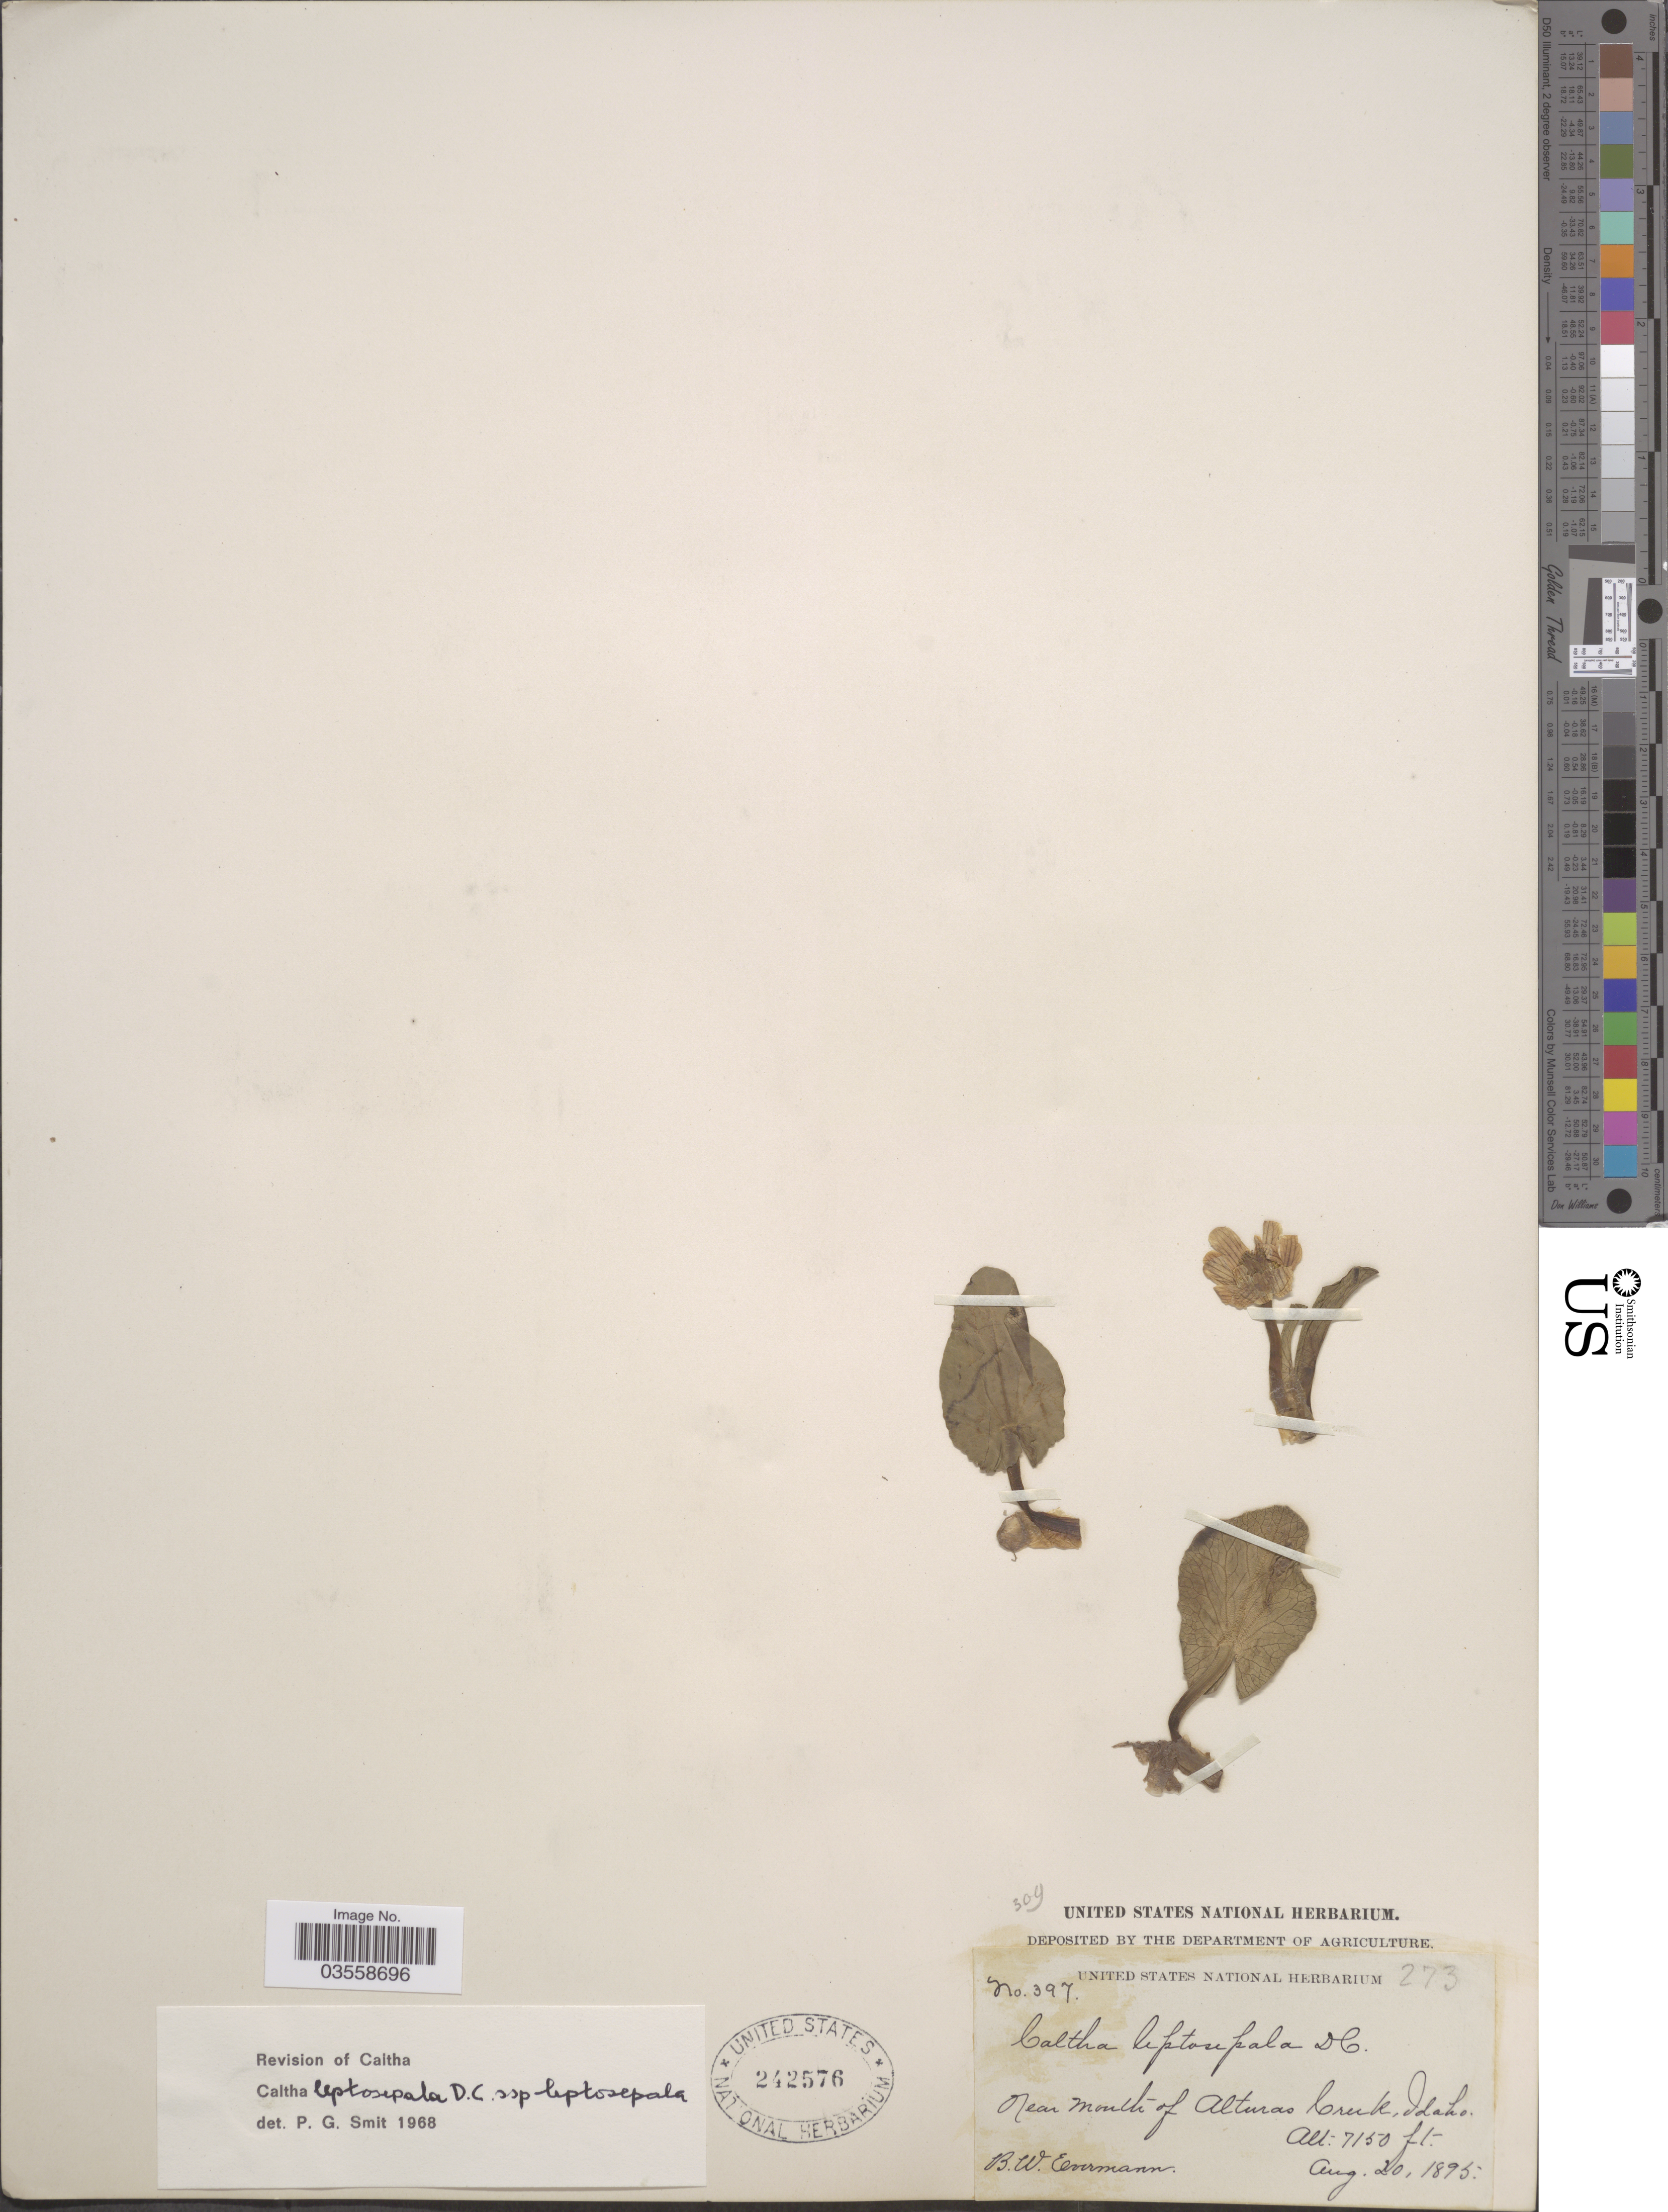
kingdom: Plantae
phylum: Tracheophyta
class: Magnoliopsida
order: Ranunculales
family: Ranunculaceae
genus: Caltha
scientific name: Caltha leptosepala subsp. leptosepala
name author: DC.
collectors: B. W. Evermann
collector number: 397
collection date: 1895-08-20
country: United States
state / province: Idaho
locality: Near mouth of Alturas Creek.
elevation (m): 2179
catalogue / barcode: US 242576